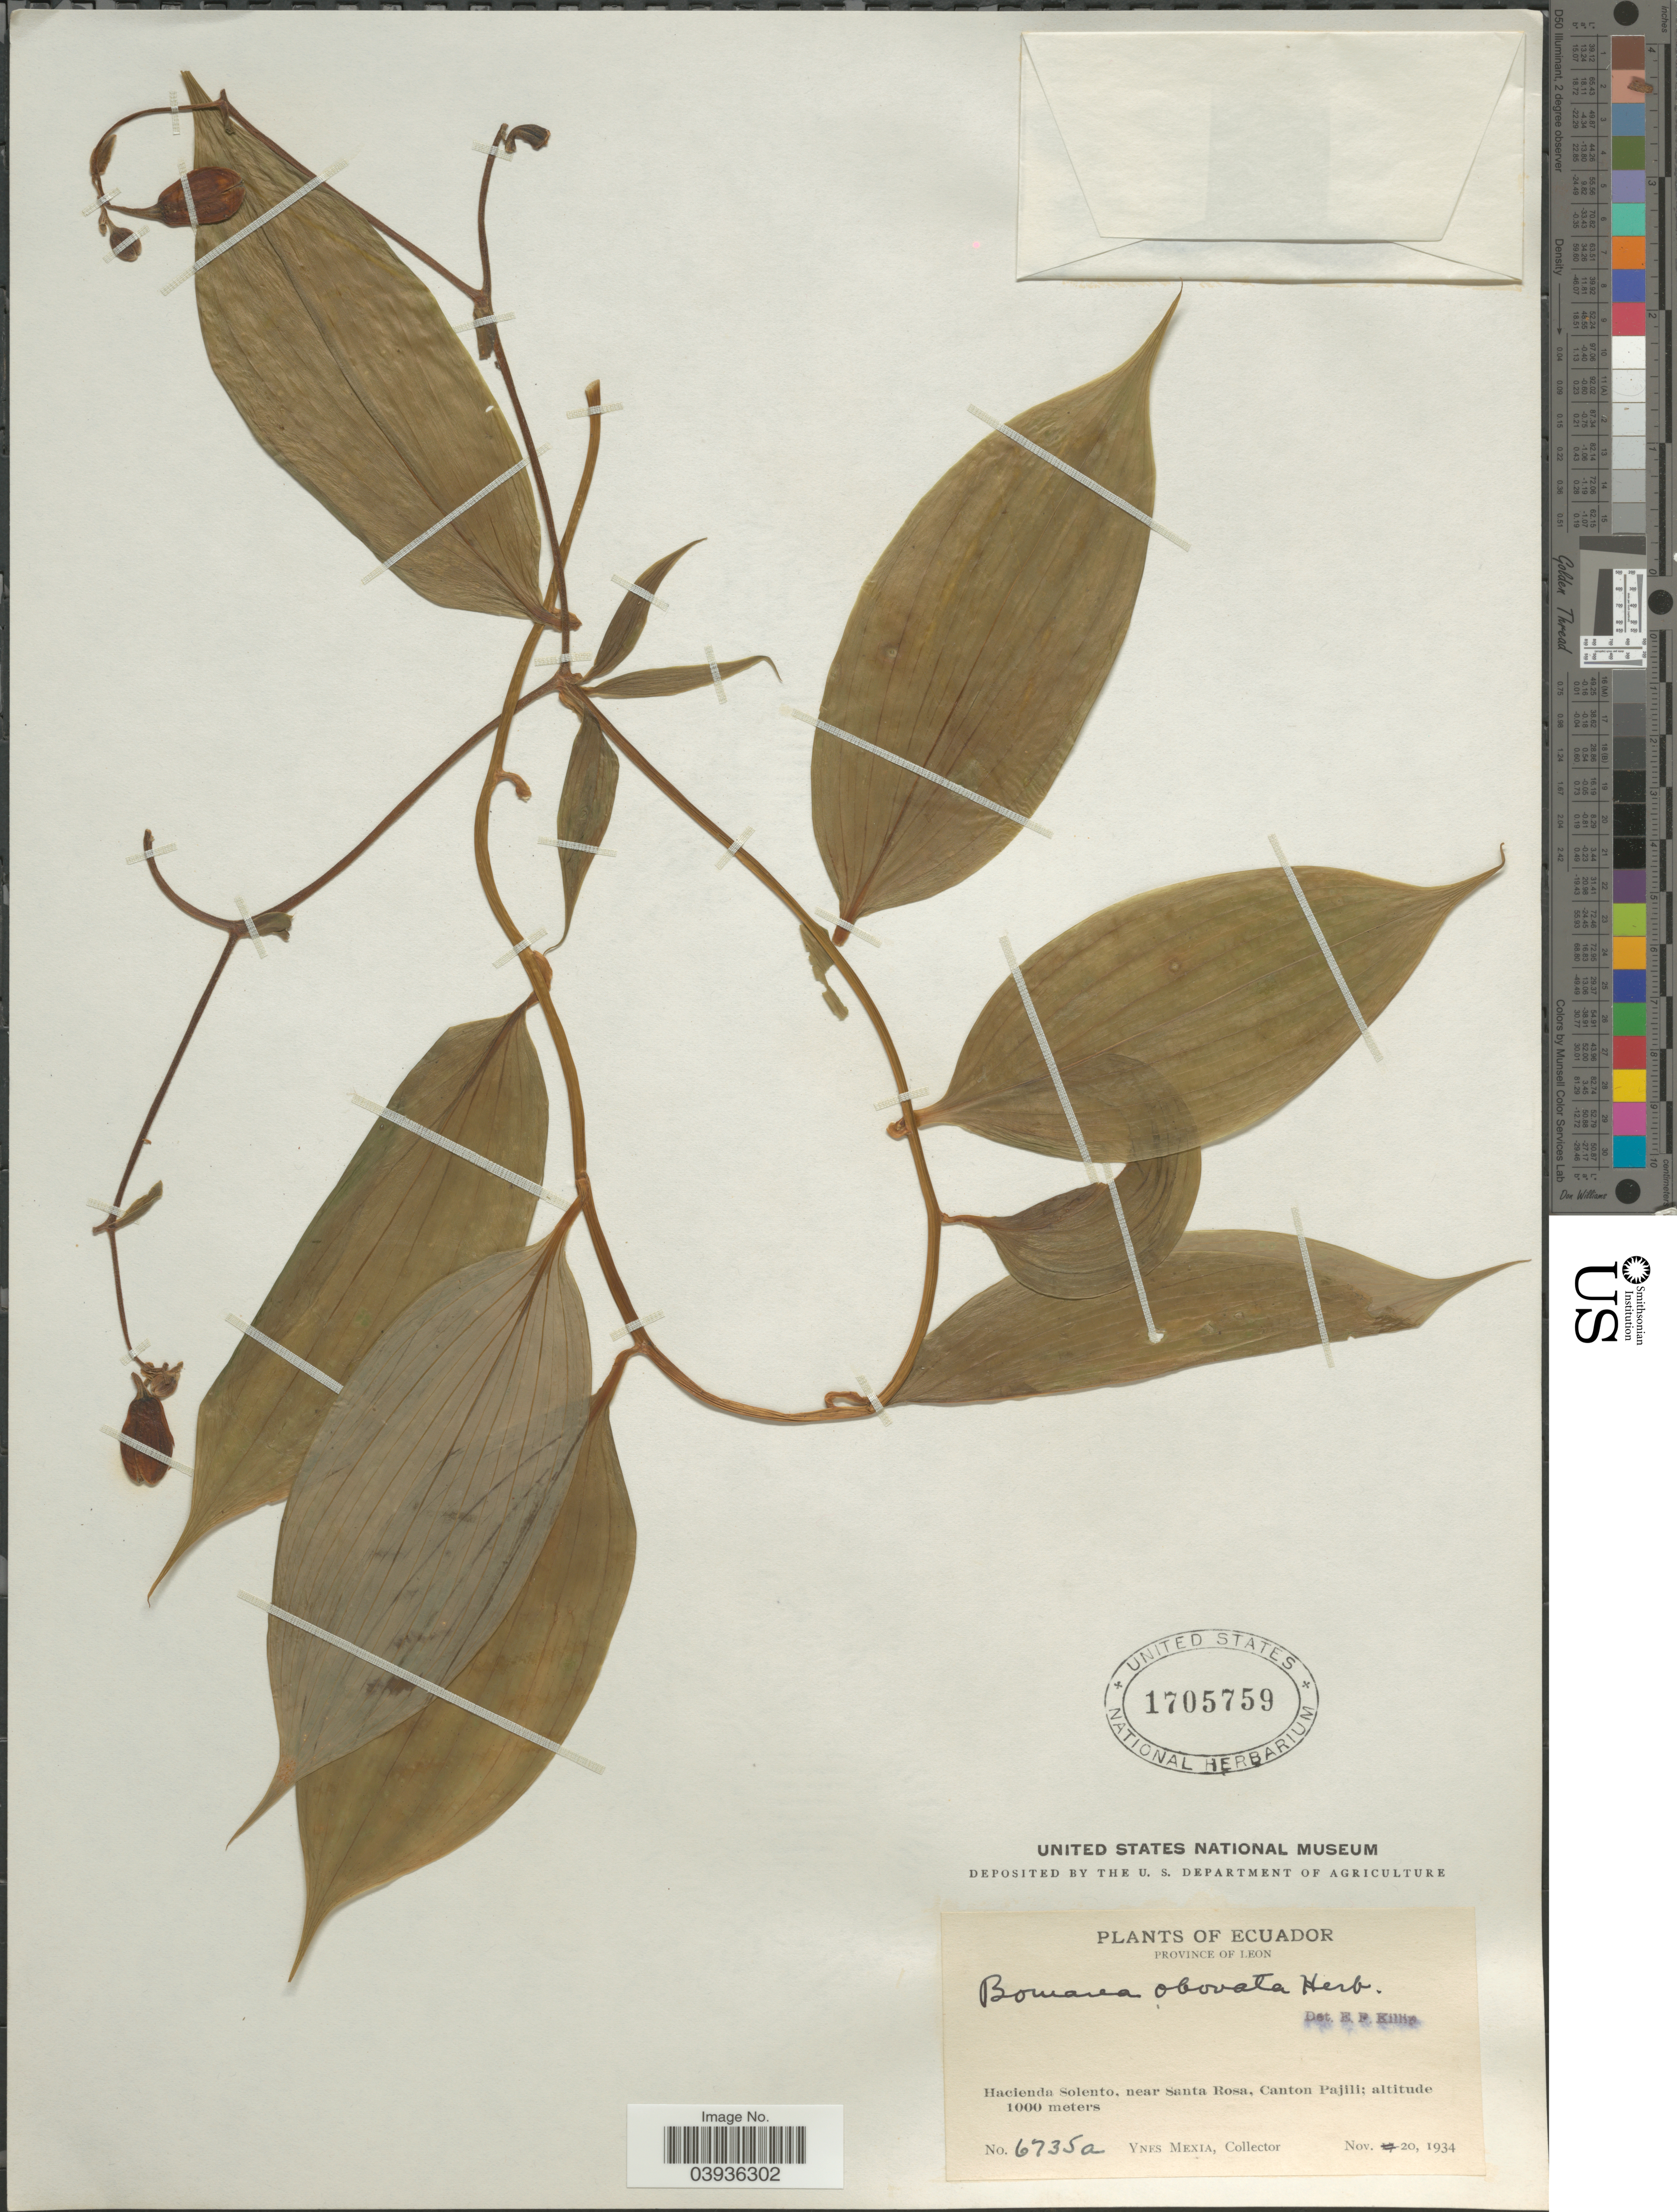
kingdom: Plantae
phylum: Tracheophyta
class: Liliopsida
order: Liliales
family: Alstroemeriaceae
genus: Bomarea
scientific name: Bomarea obovata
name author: Herb.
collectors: Y. Mexia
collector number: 6735a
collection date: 1934-11-20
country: Ecuador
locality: Province of Leon. Hacienda Solento, near Santa Rosa, Canton Pajili.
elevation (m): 1000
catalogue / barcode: US 1705759